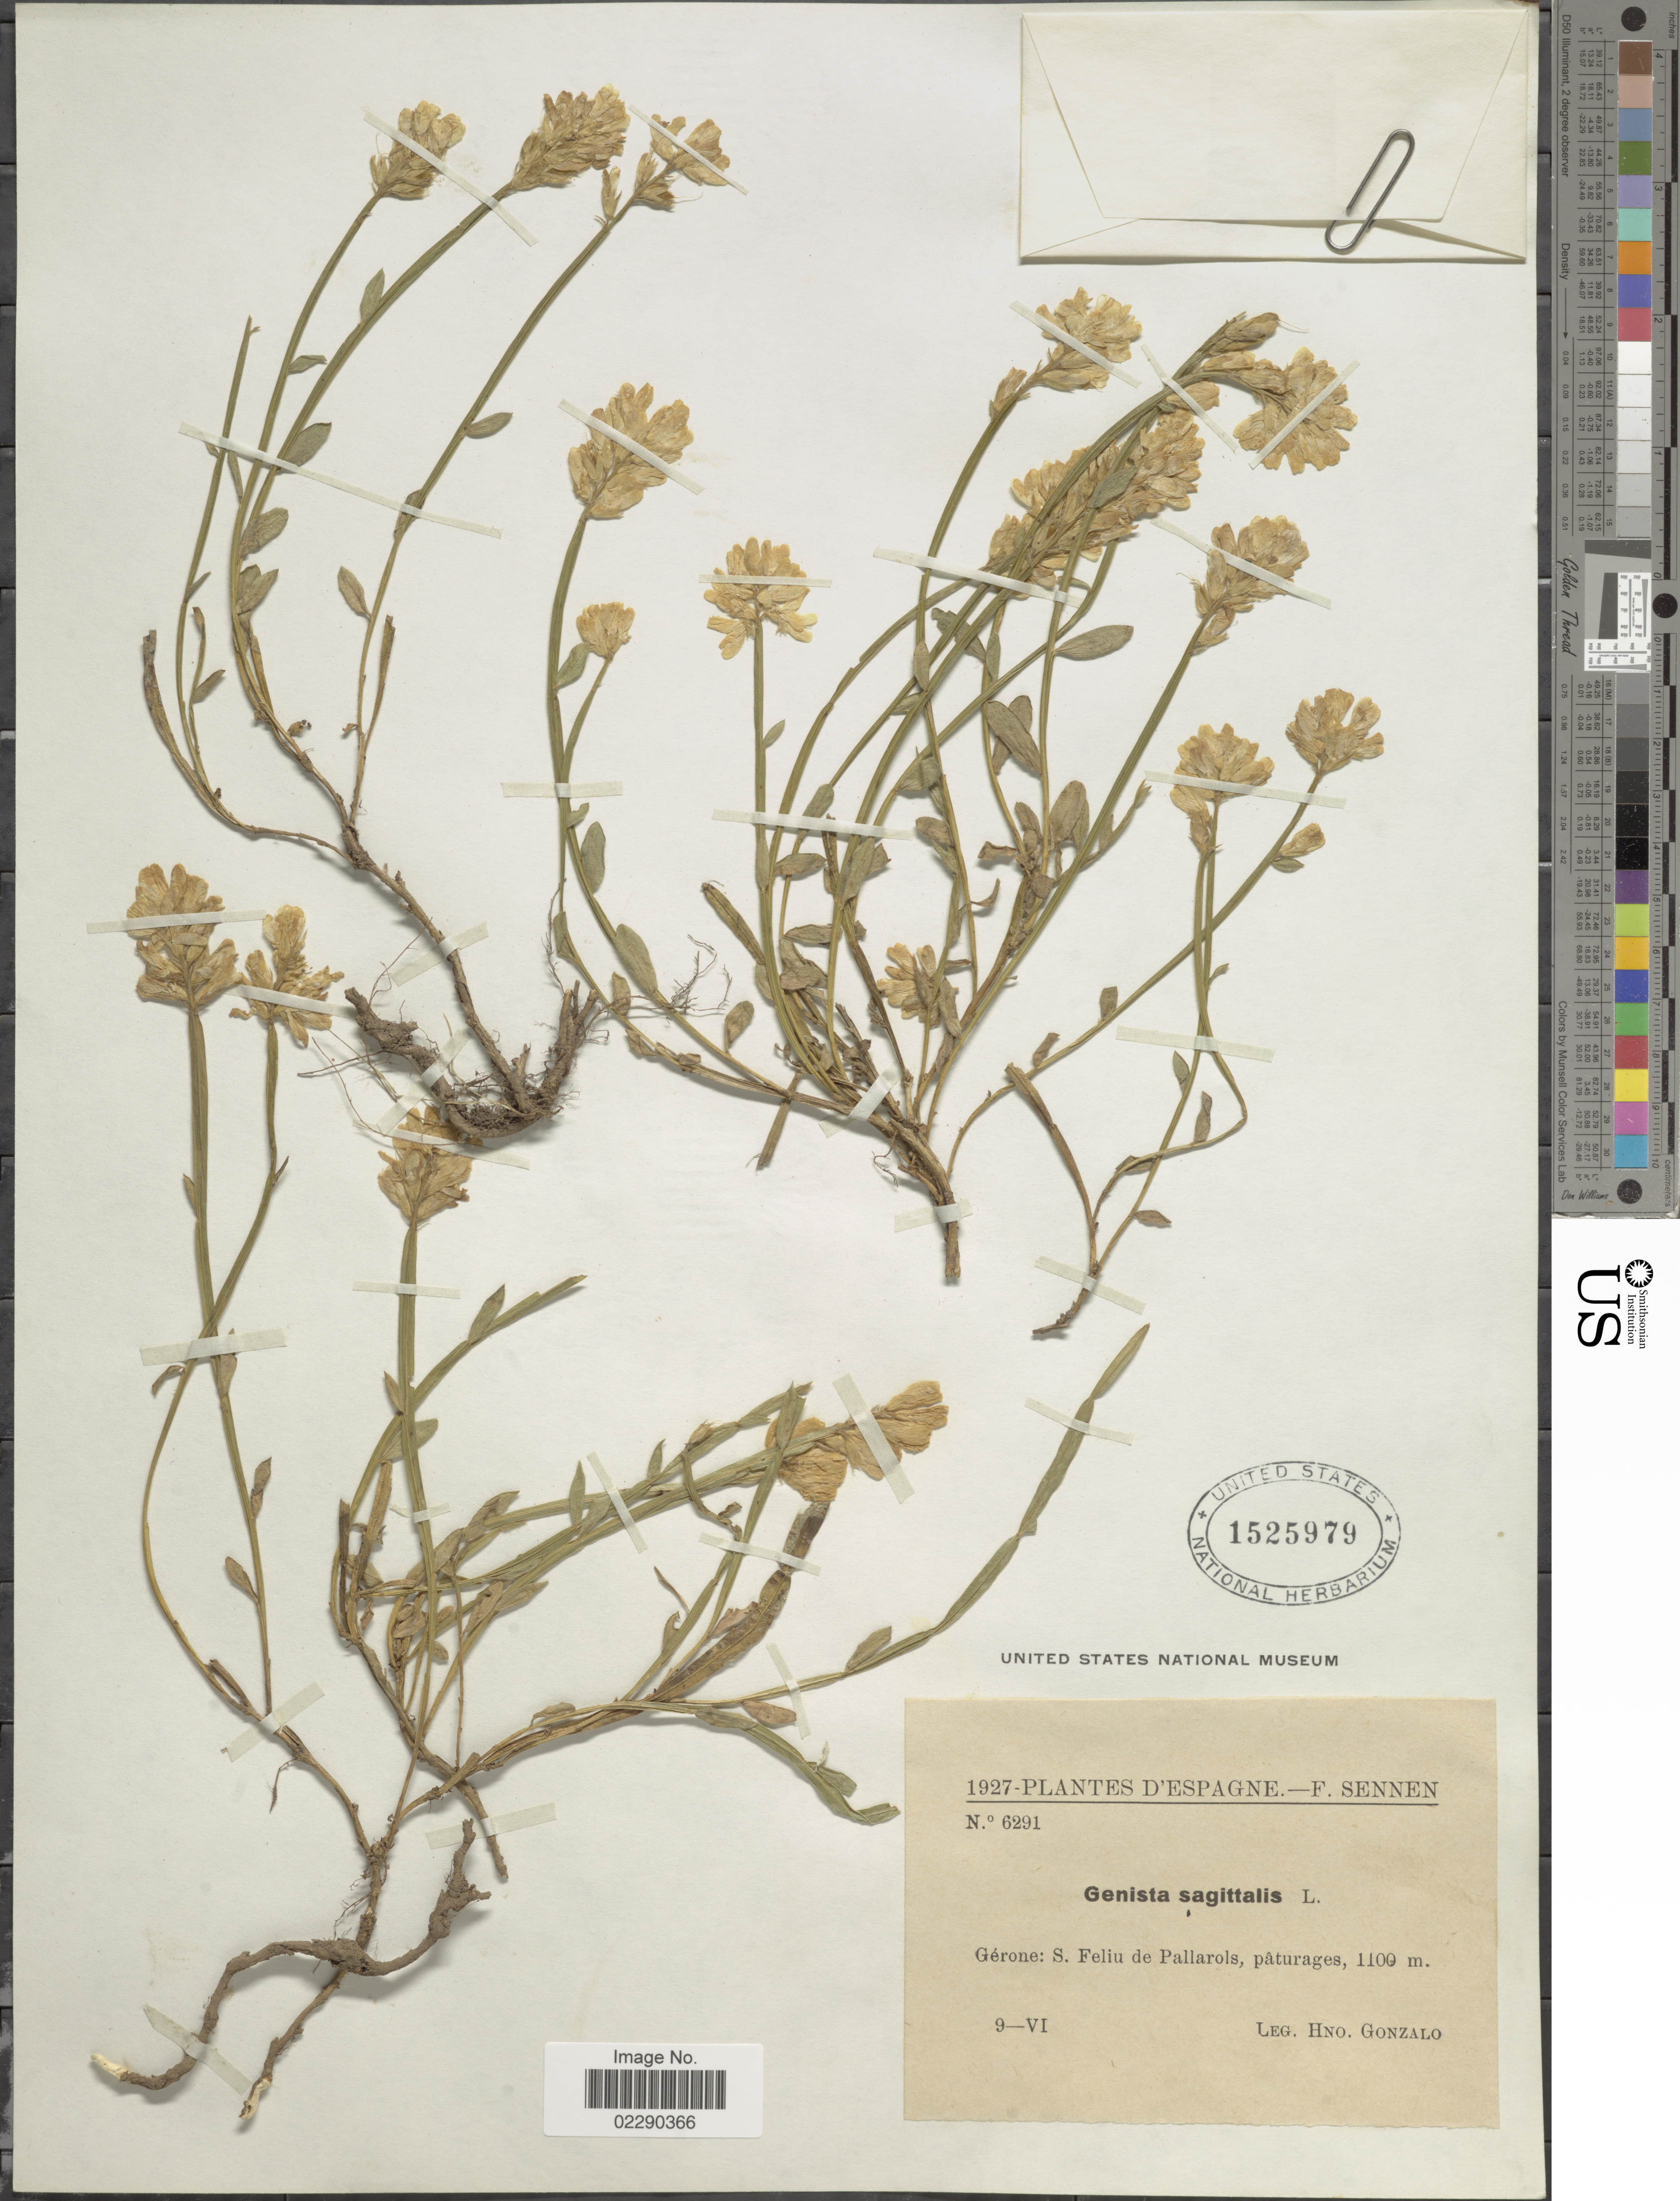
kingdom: Plantae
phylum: Tracheophyta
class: Magnoliopsida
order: Fabales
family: Fabaceae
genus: Genista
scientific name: Genista sagittalis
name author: L.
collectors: H. Gonzalo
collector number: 6291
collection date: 1927-06-09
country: Spain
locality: Espagne, Gerone, S. Feliu de Pallarols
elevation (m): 1100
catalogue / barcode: US 1525979